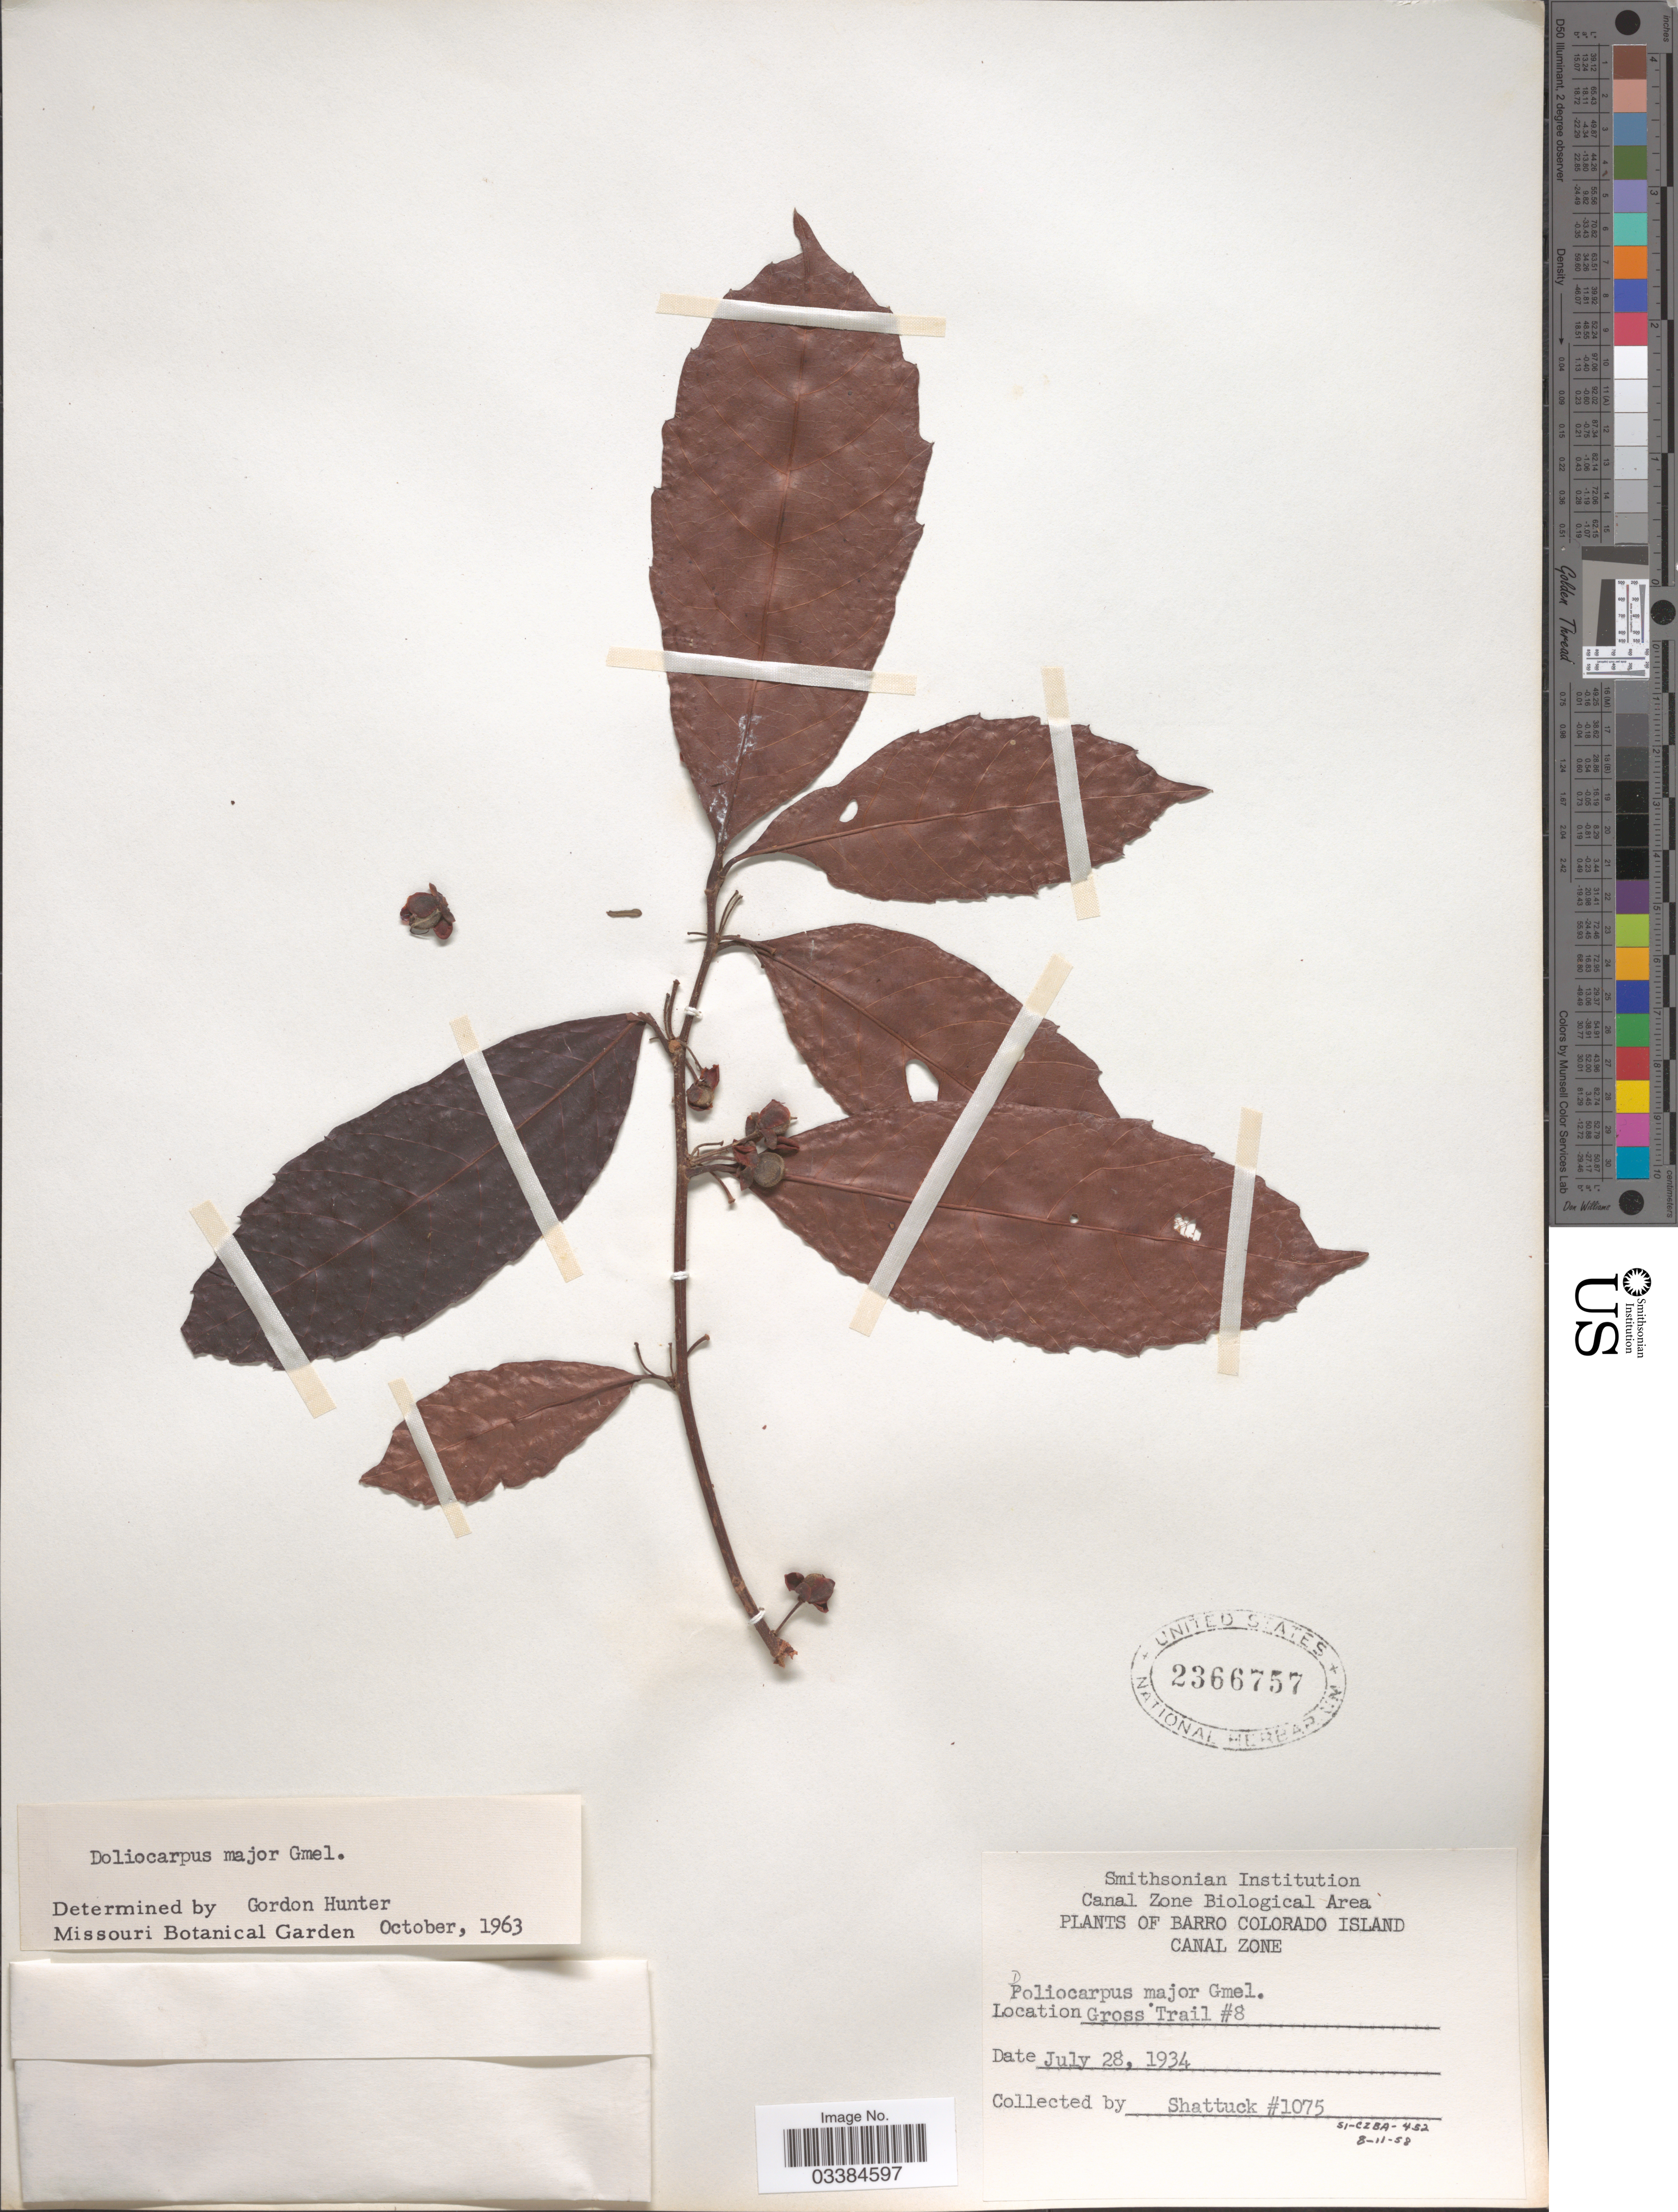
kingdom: Plantae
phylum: Tracheophyta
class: Magnoliopsida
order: Dilleniales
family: Dilleniaceae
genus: Doliocarpus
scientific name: Doliocarpus major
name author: J.F. Gmel.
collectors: Shattuck, --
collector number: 1075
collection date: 1934-07-28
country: Panama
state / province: Panamá Oeste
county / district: Canal Zone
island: Barro Colorado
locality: Barro Colorado Island. Canal Zone. Gross Trail # 8.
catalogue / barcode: US 2366757